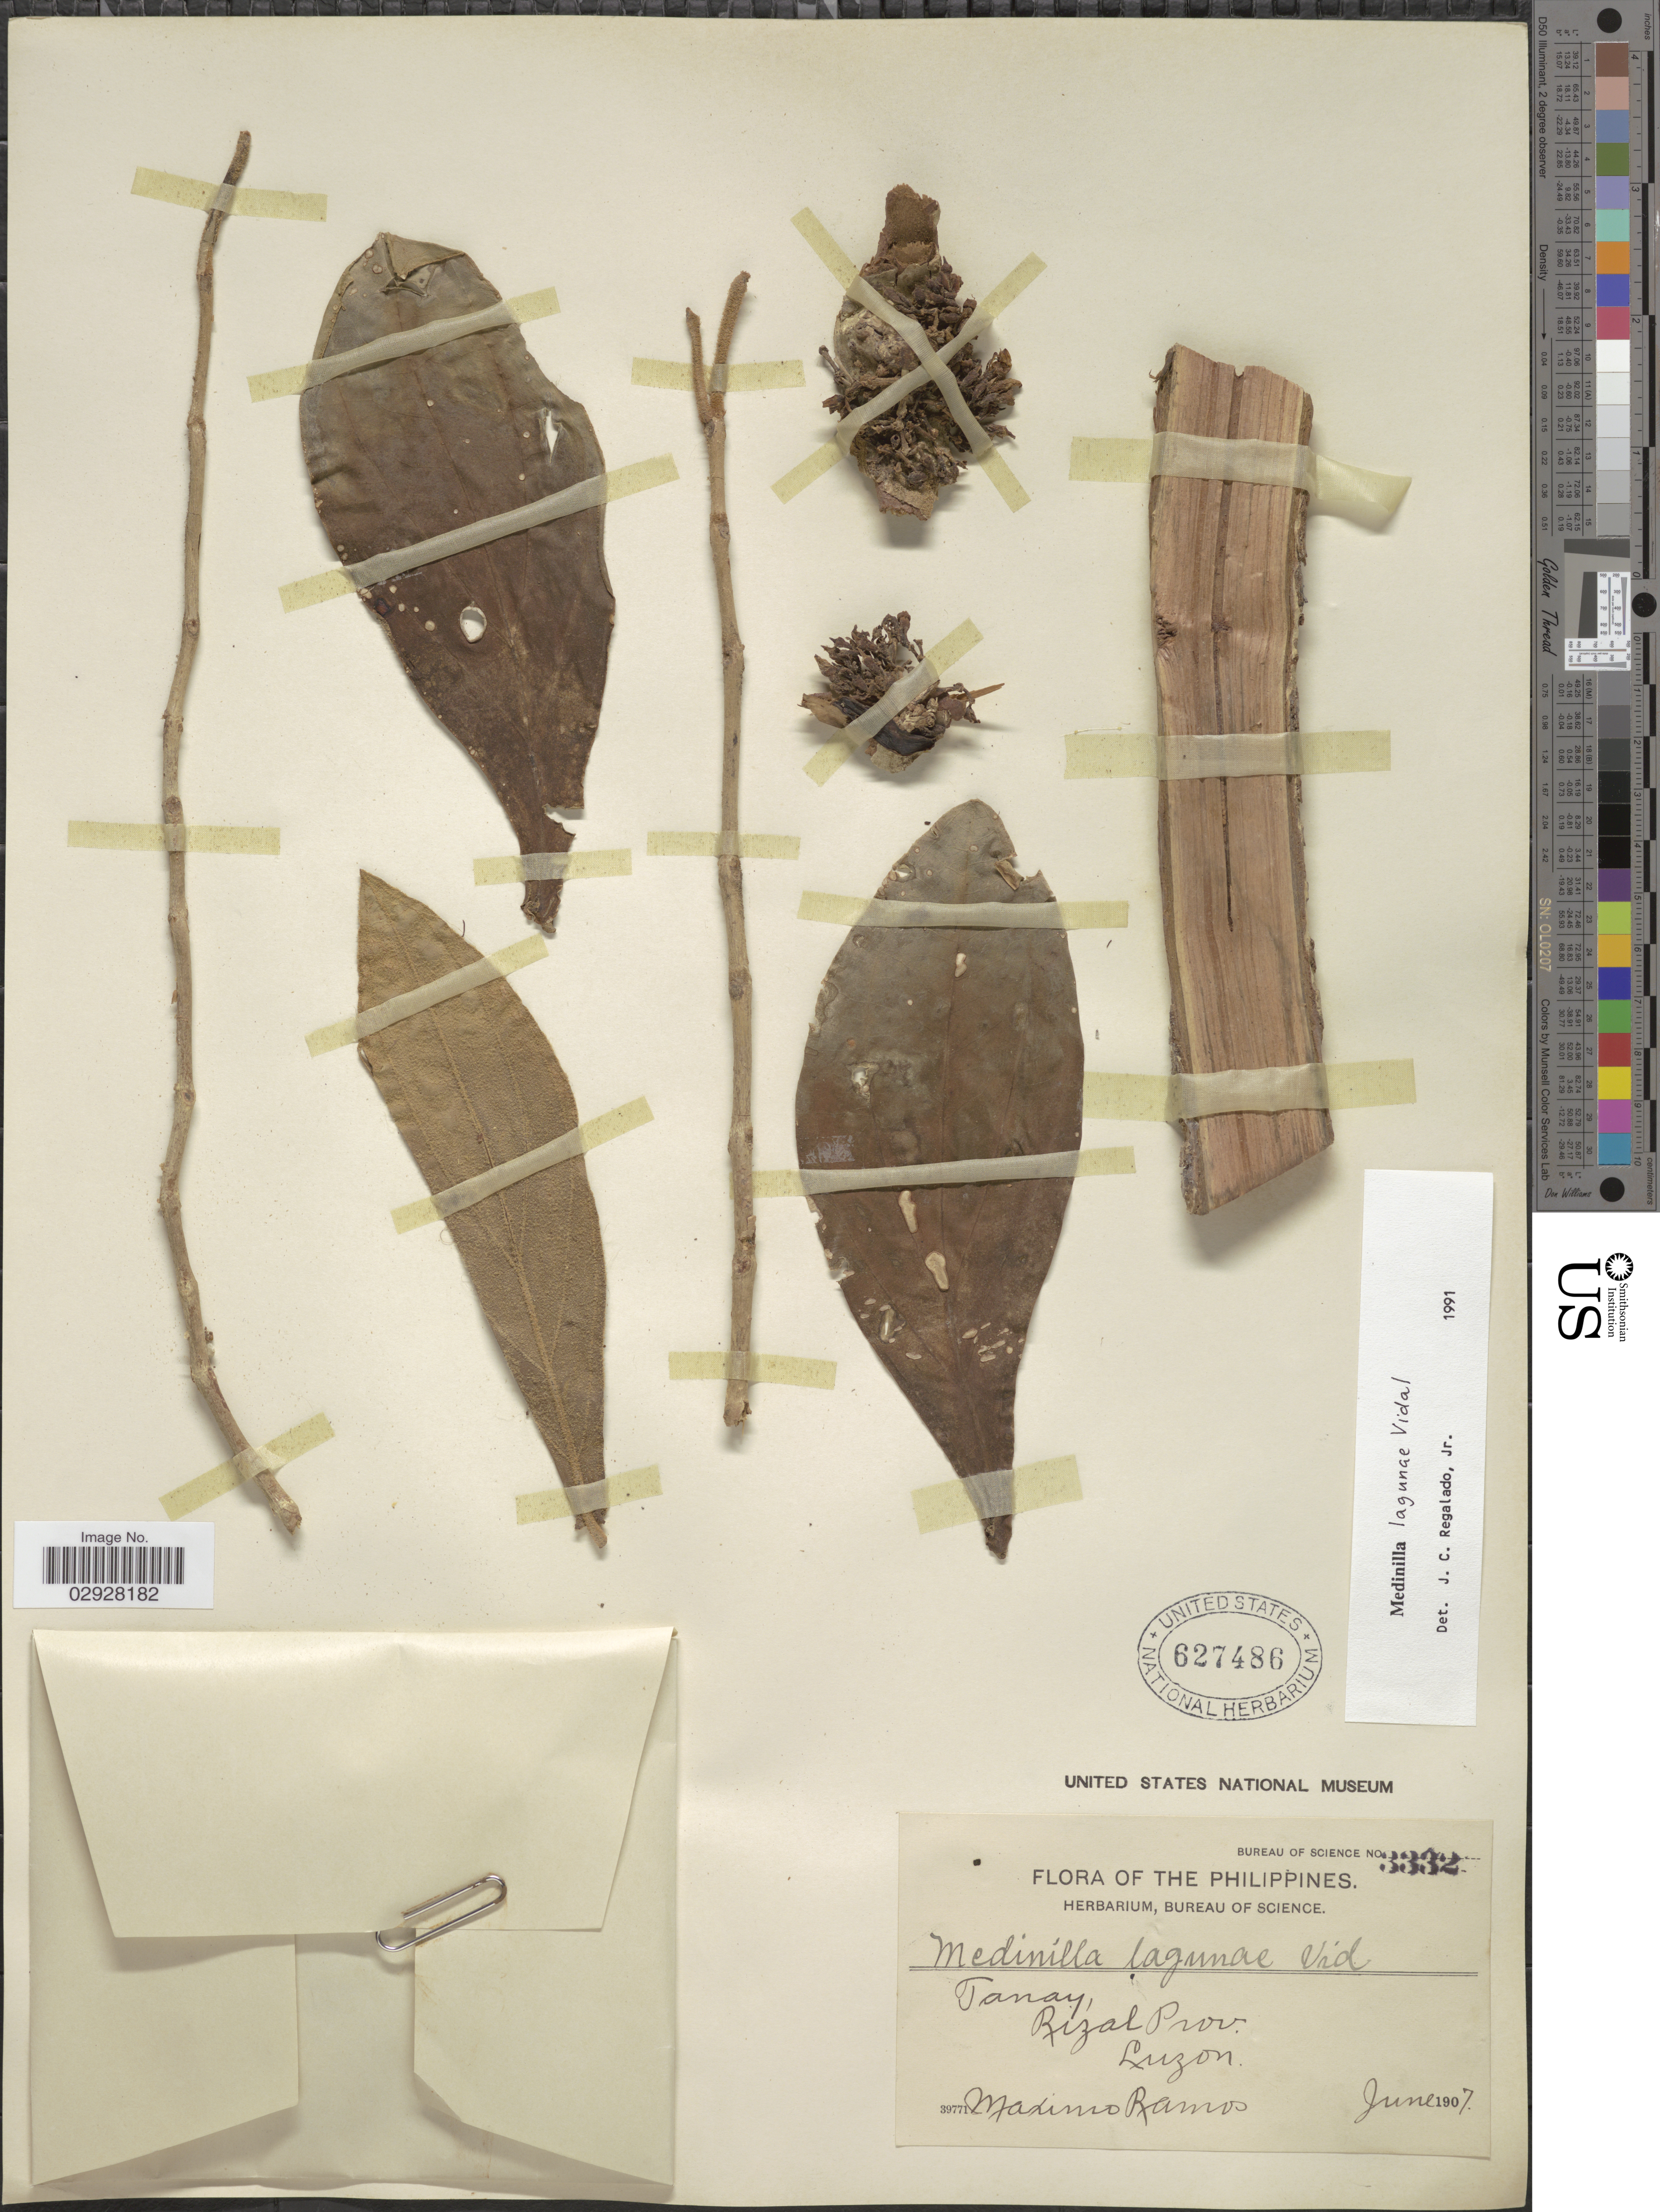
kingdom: Plantae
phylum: Tracheophyta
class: Magnoliopsida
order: Myrtales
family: Melastomataceae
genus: Medinilla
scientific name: Medinilla lagunae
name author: S. Vidal & Fern.-Vill.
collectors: M. Ramos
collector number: Bureau of Science 3332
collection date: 1907-06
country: Philippines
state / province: Calabarzon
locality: Tanay, Rizal Prov., Luzon.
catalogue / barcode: US 627486